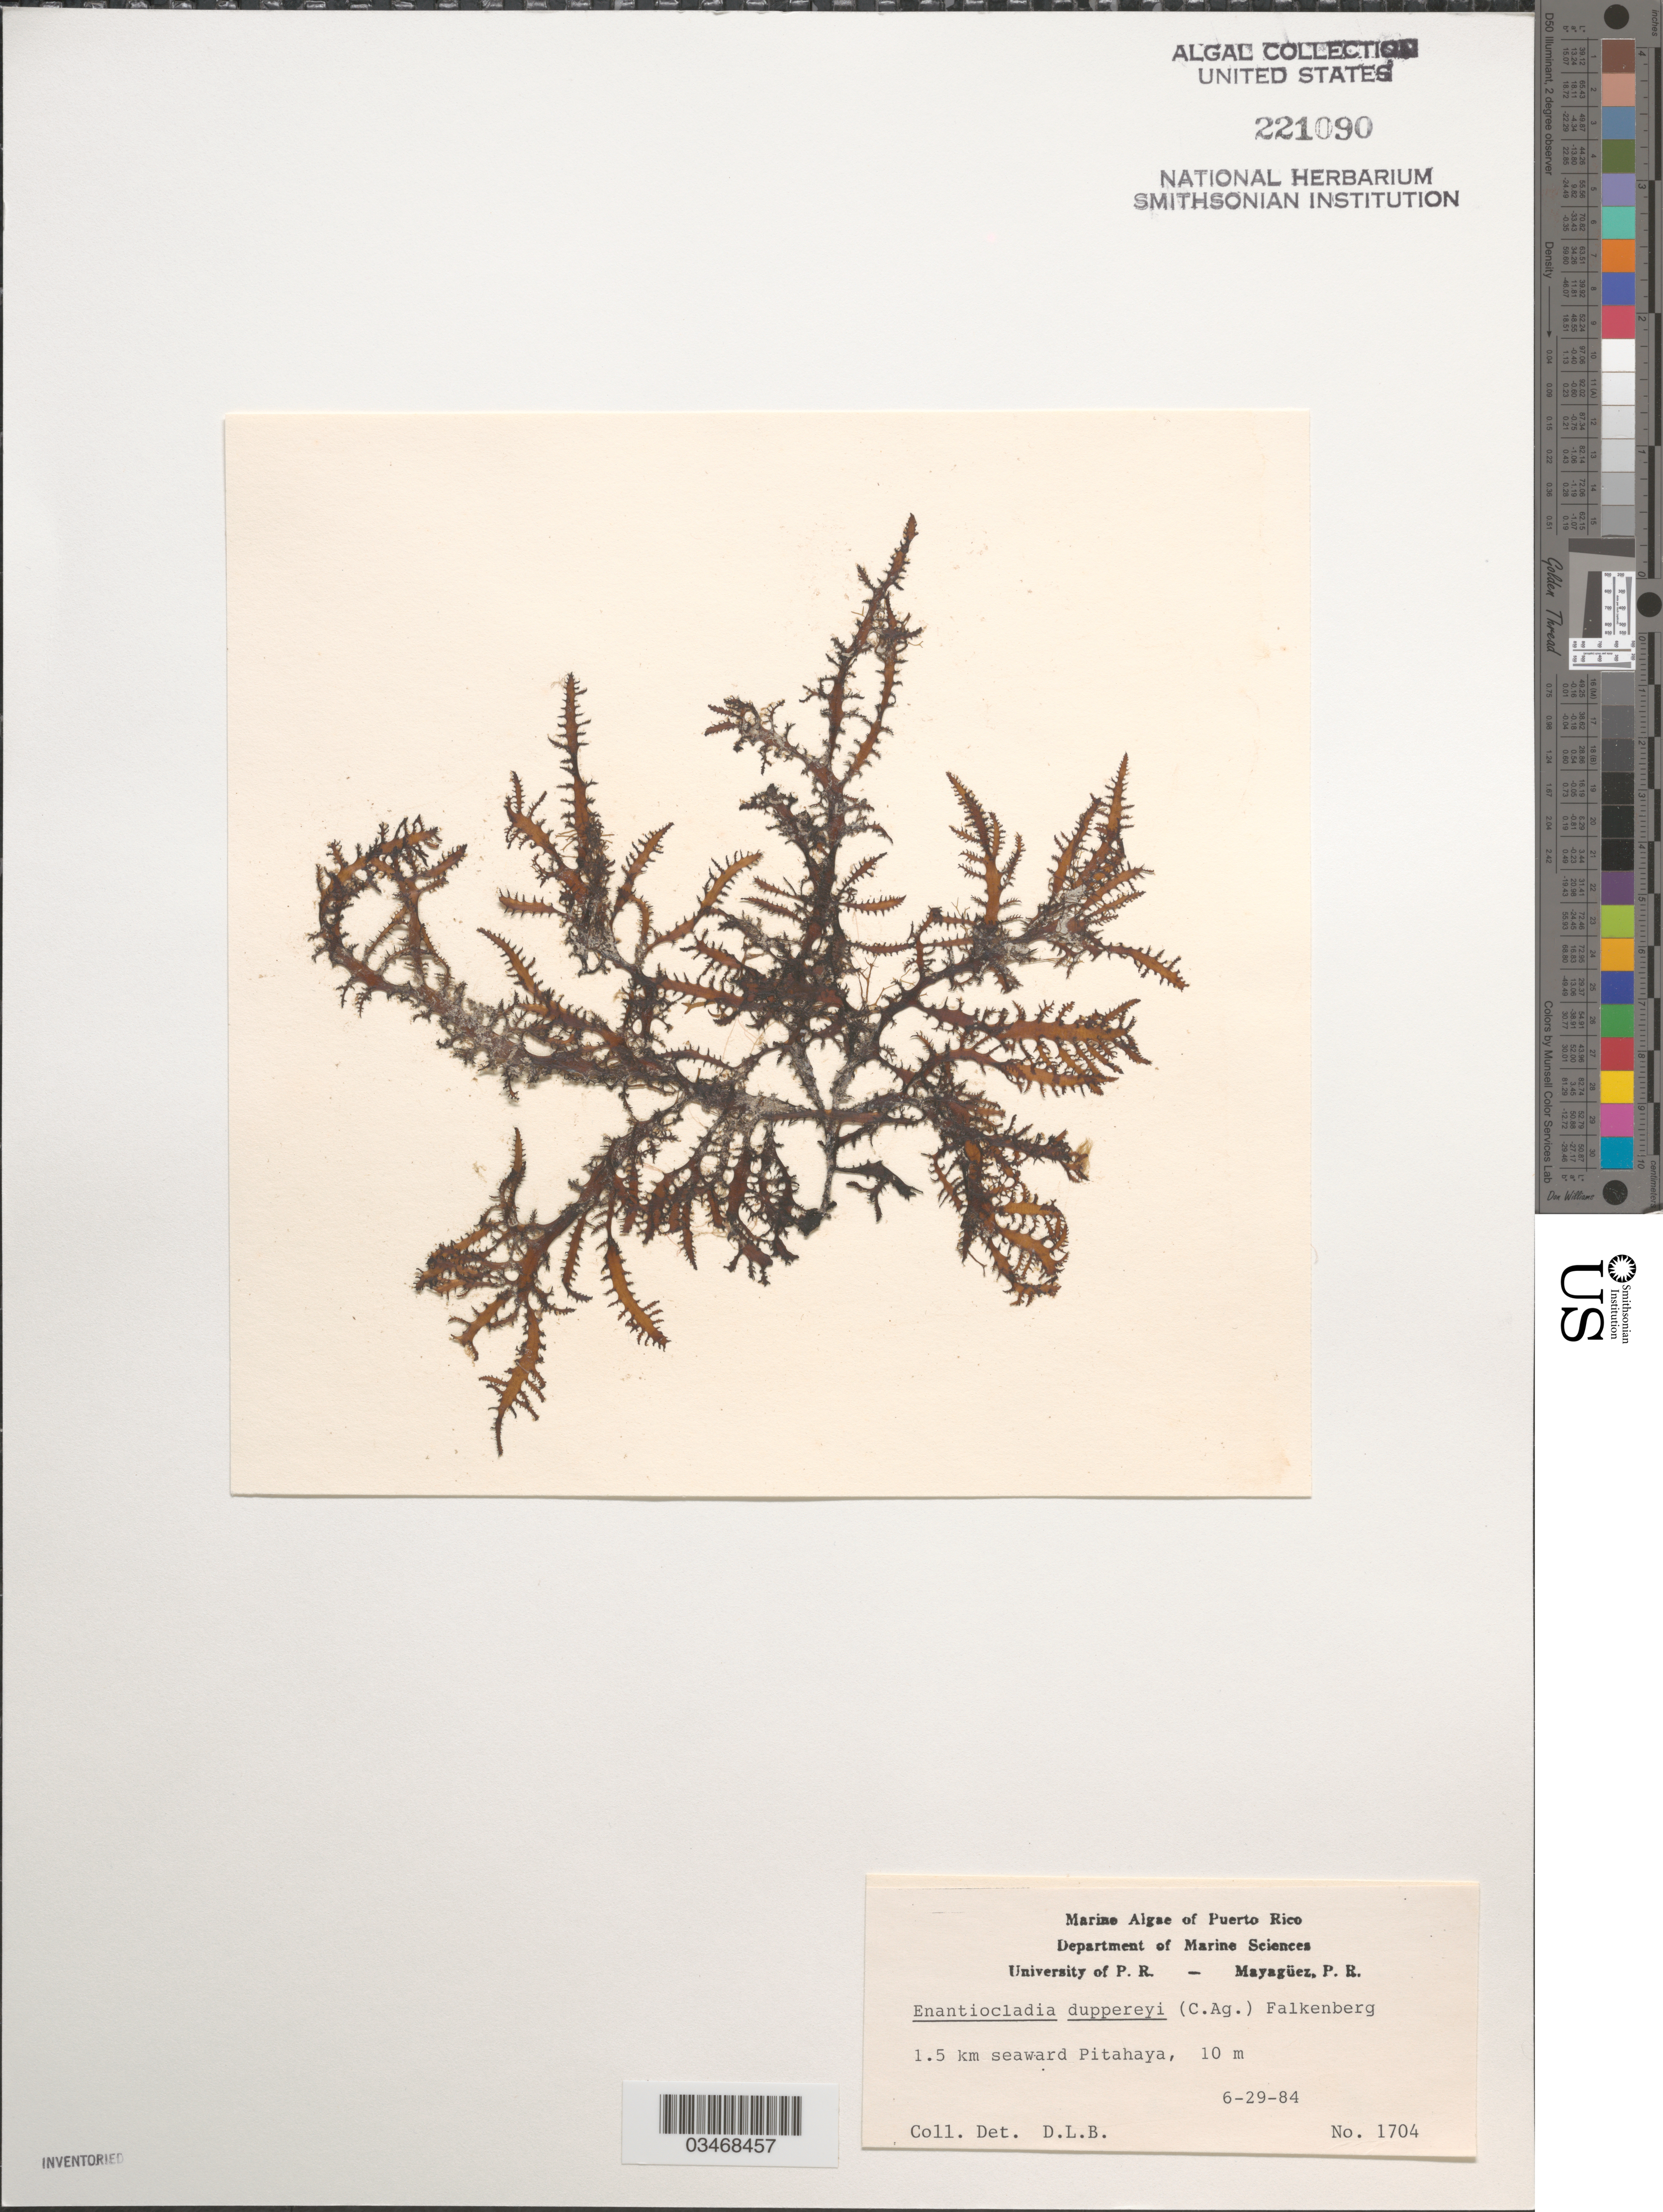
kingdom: Plantae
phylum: Rhodophyta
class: Florideophyceae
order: Ceramiales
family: Rhodomelaceae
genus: Enantiocladia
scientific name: Enantiocladia duperreyi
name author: (C. Agardh) Falkenb.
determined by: Ballantine, D. L.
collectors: D.L. Ballantine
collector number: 1704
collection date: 1984-06-29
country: Puerto Rico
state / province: Luquillo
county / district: Pitahaya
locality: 1.5 km seaward Pitahaya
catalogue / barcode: US 221090